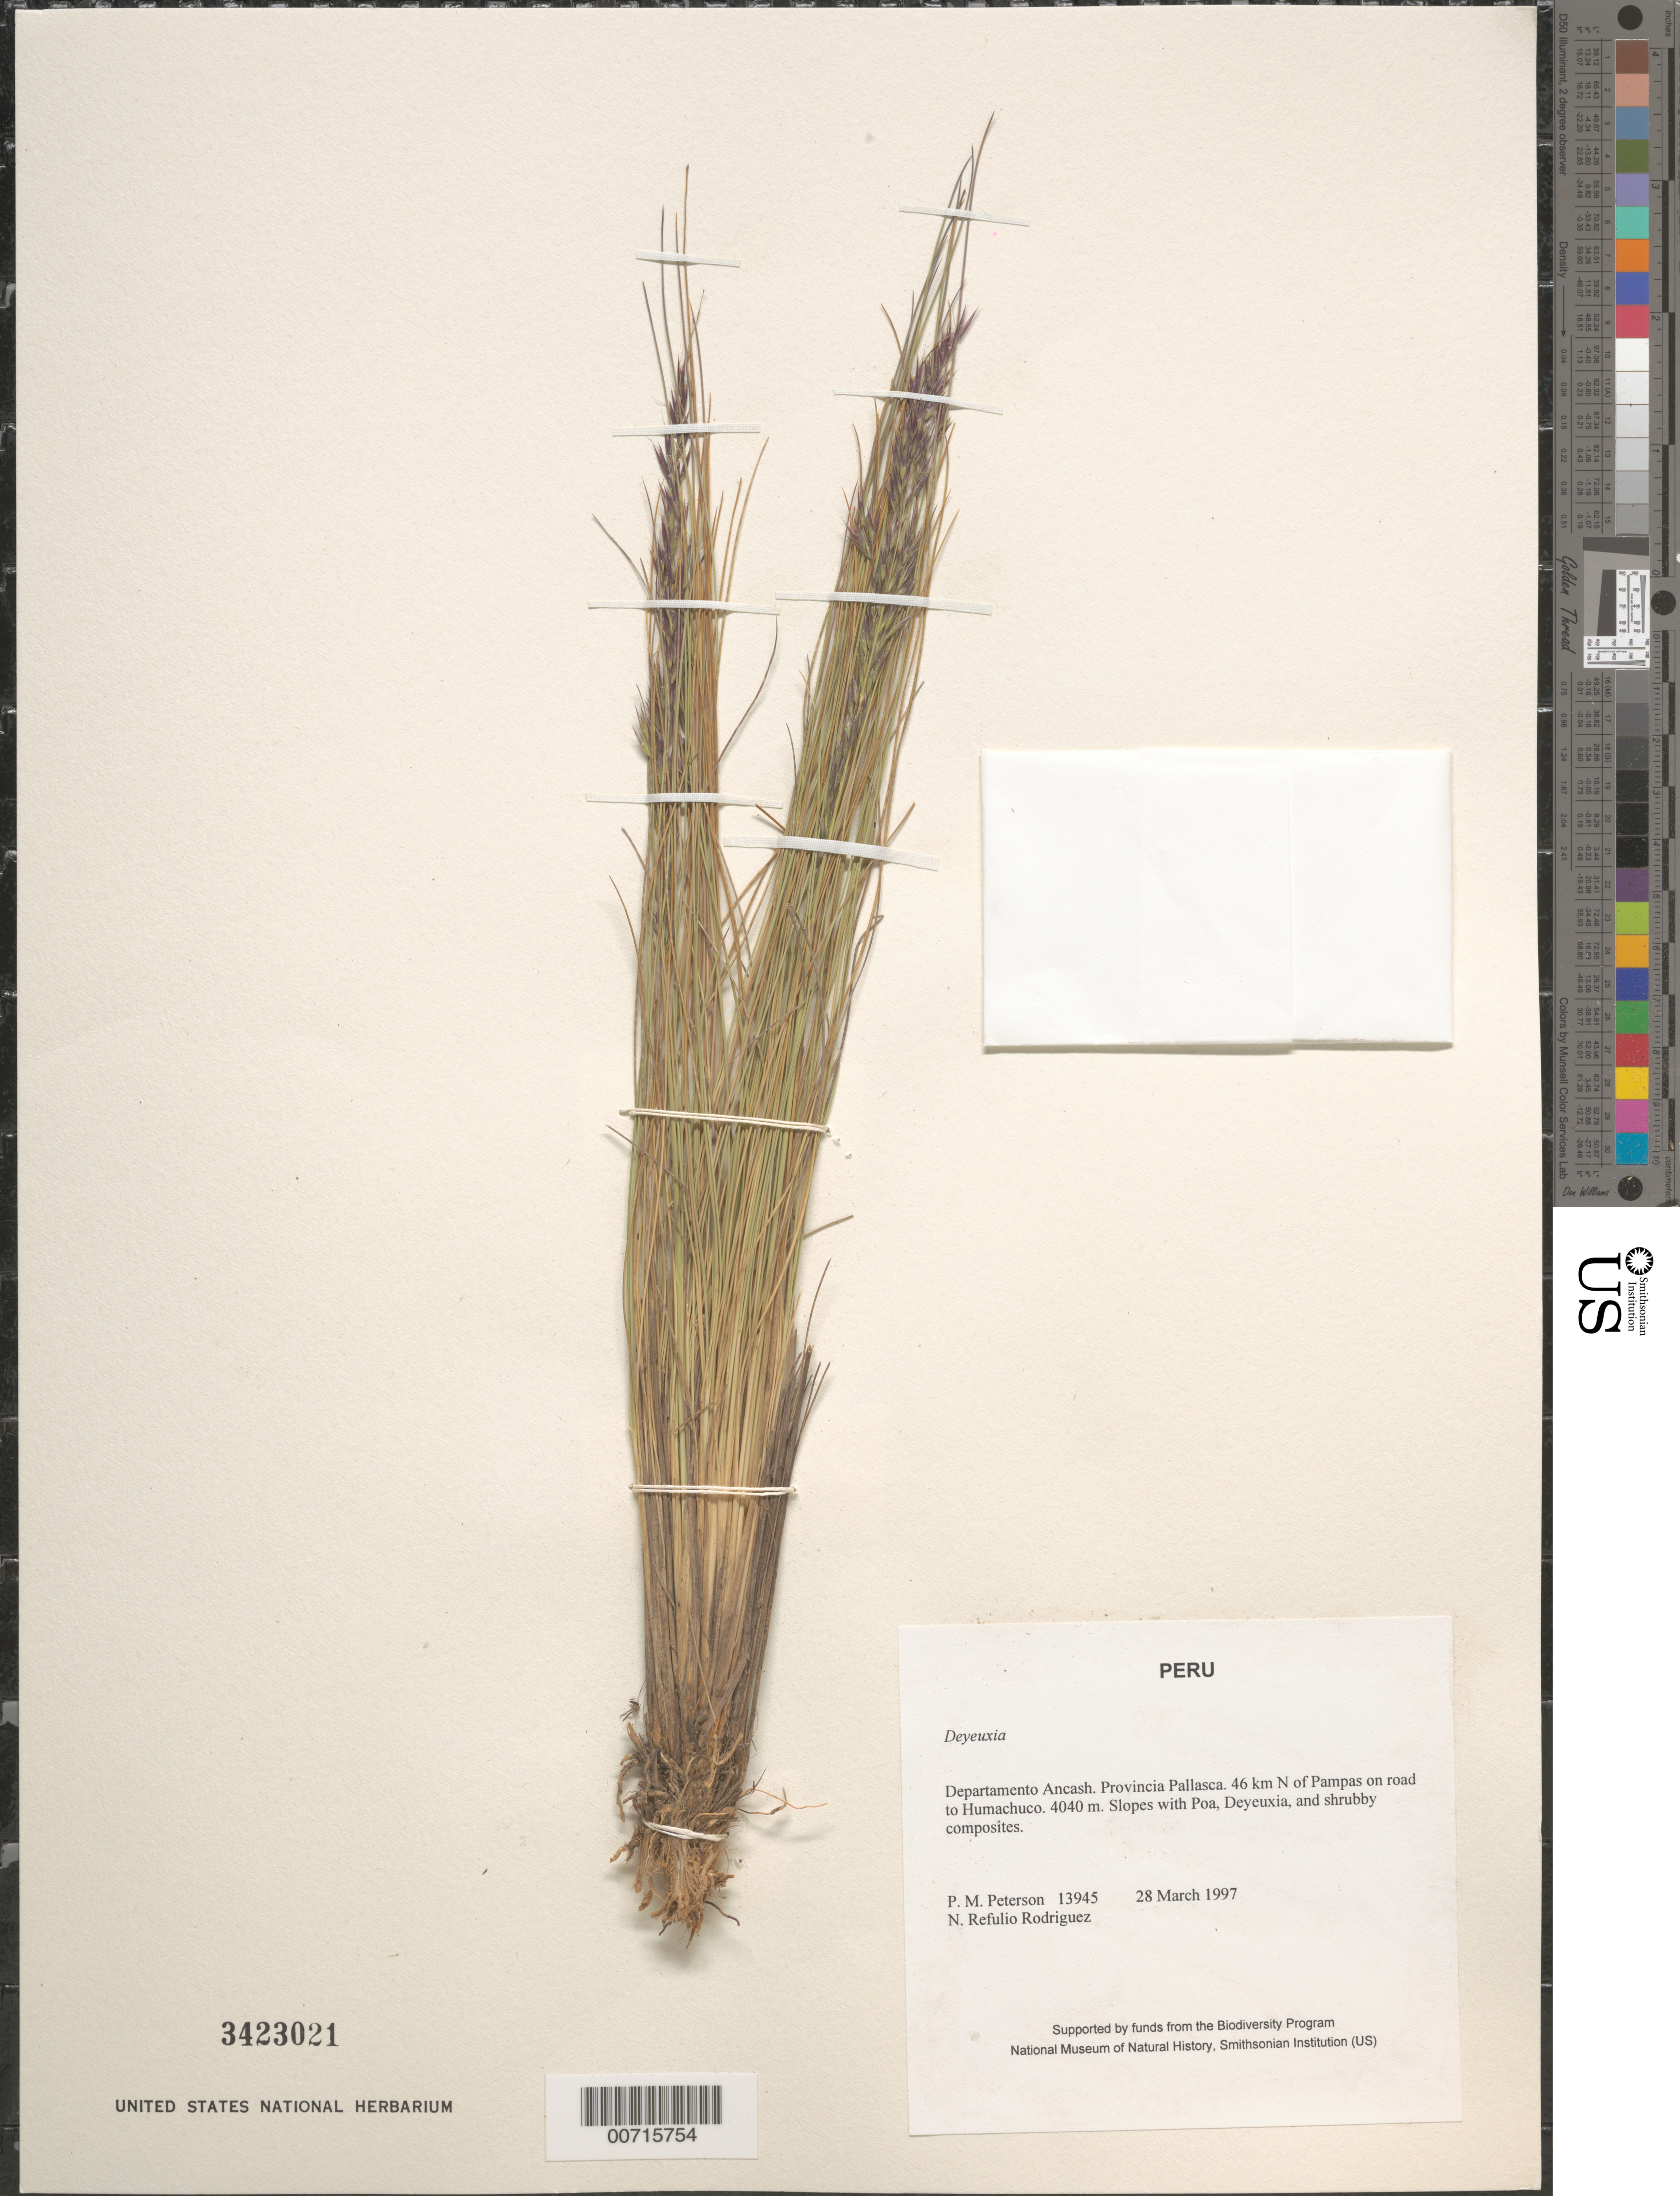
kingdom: Plantae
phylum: Tracheophyta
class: Liliopsida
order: Poales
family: Poaceae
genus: Calamagrostis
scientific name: Calamagrostis sp.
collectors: P. M. Peterson & N. Refulio-Rodríguez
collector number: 13945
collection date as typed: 28 Mar 1997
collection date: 1997-03-28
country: Peru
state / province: Ancash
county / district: Pallasca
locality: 46 km N of Pampas on road to Humachuco.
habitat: Slopes with Poa, Deyeuxia, and shruby composites.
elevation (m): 4040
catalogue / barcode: US 3423021